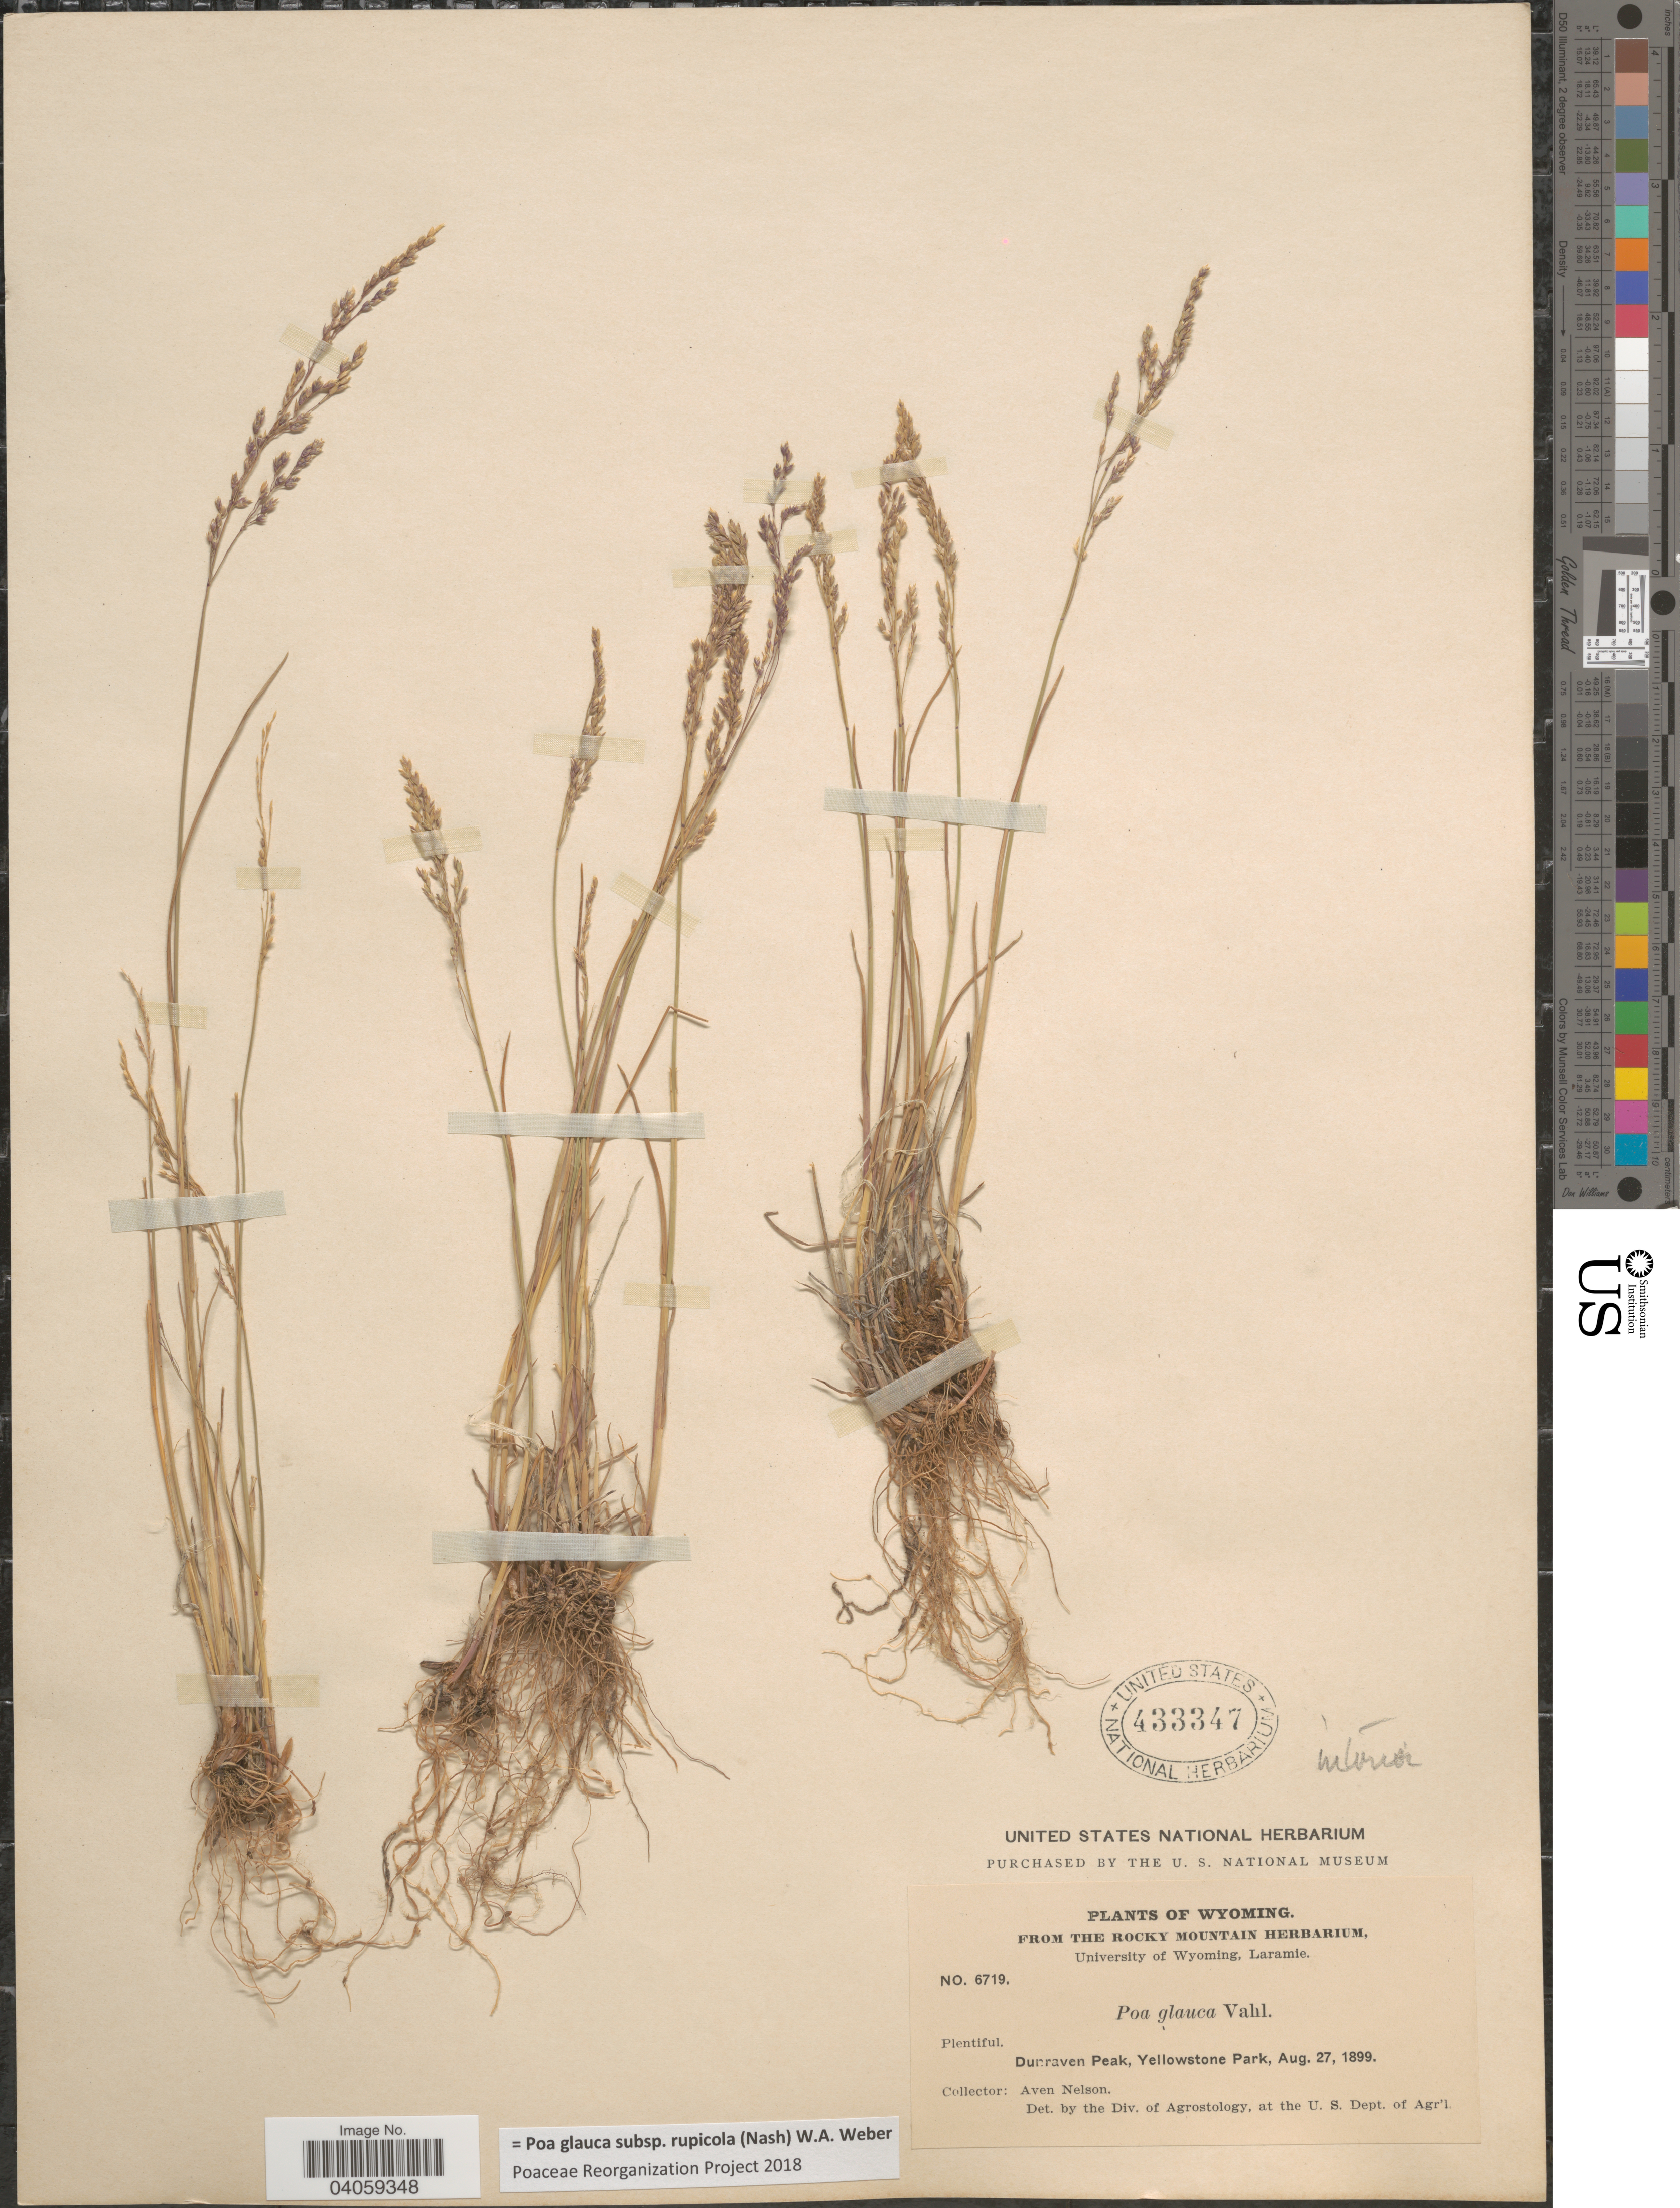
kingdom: Plantae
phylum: Tracheophyta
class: Liliopsida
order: Poales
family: Poaceae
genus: Poa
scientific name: Poa glauca subsp. rupicola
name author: (Nash) W.A. Weber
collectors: A. Nelson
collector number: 6719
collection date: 1899-08-27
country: United States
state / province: Wyoming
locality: Dunraven Peak, Yellowstone Park.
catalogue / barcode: US 433347